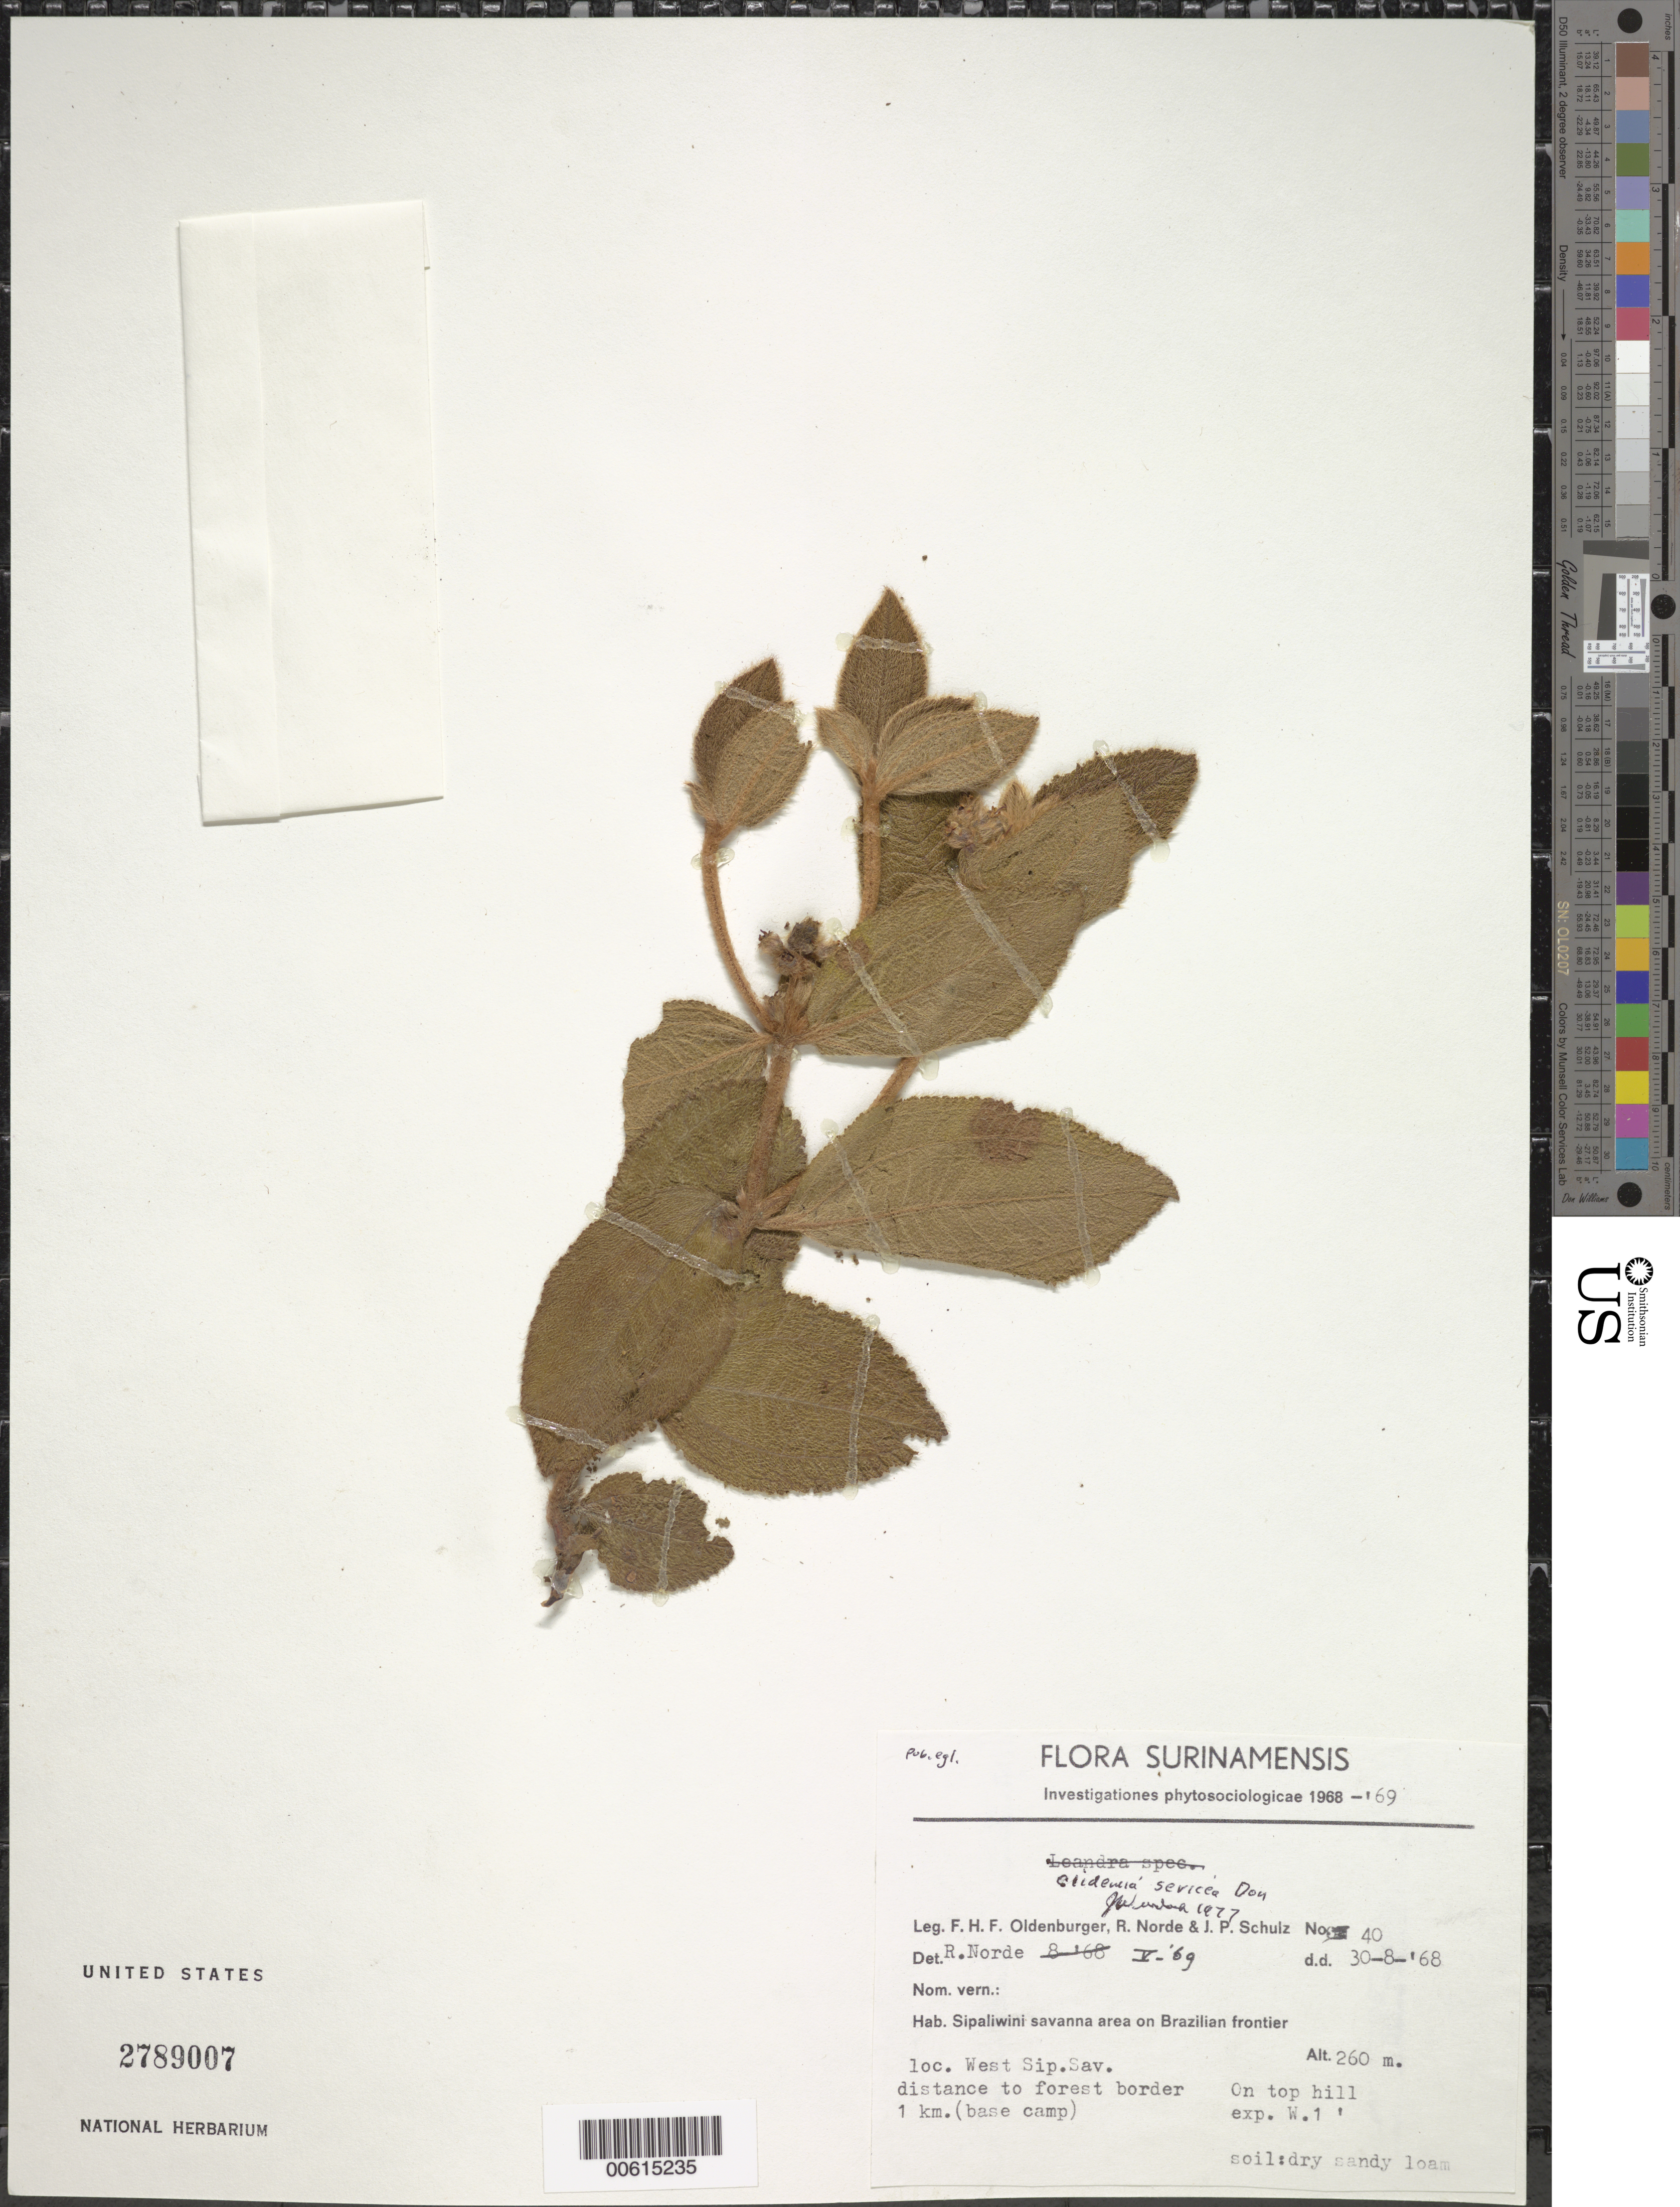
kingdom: Plantae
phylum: Tracheophyta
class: Magnoliopsida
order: Myrtales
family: Melastomataceae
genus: Clidemia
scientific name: Clidemia sericea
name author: D. Don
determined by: Wurdack, John J., (US), US (UNITED STATES)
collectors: F. Oldenburger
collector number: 40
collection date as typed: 30-Aug-68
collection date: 1968-08-30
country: Suriname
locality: Sipaliwini Savanna, western part, 1 km to forest border (base camp), on top hill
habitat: Dry sandy loam, exp W.1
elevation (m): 260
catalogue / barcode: US 2789007